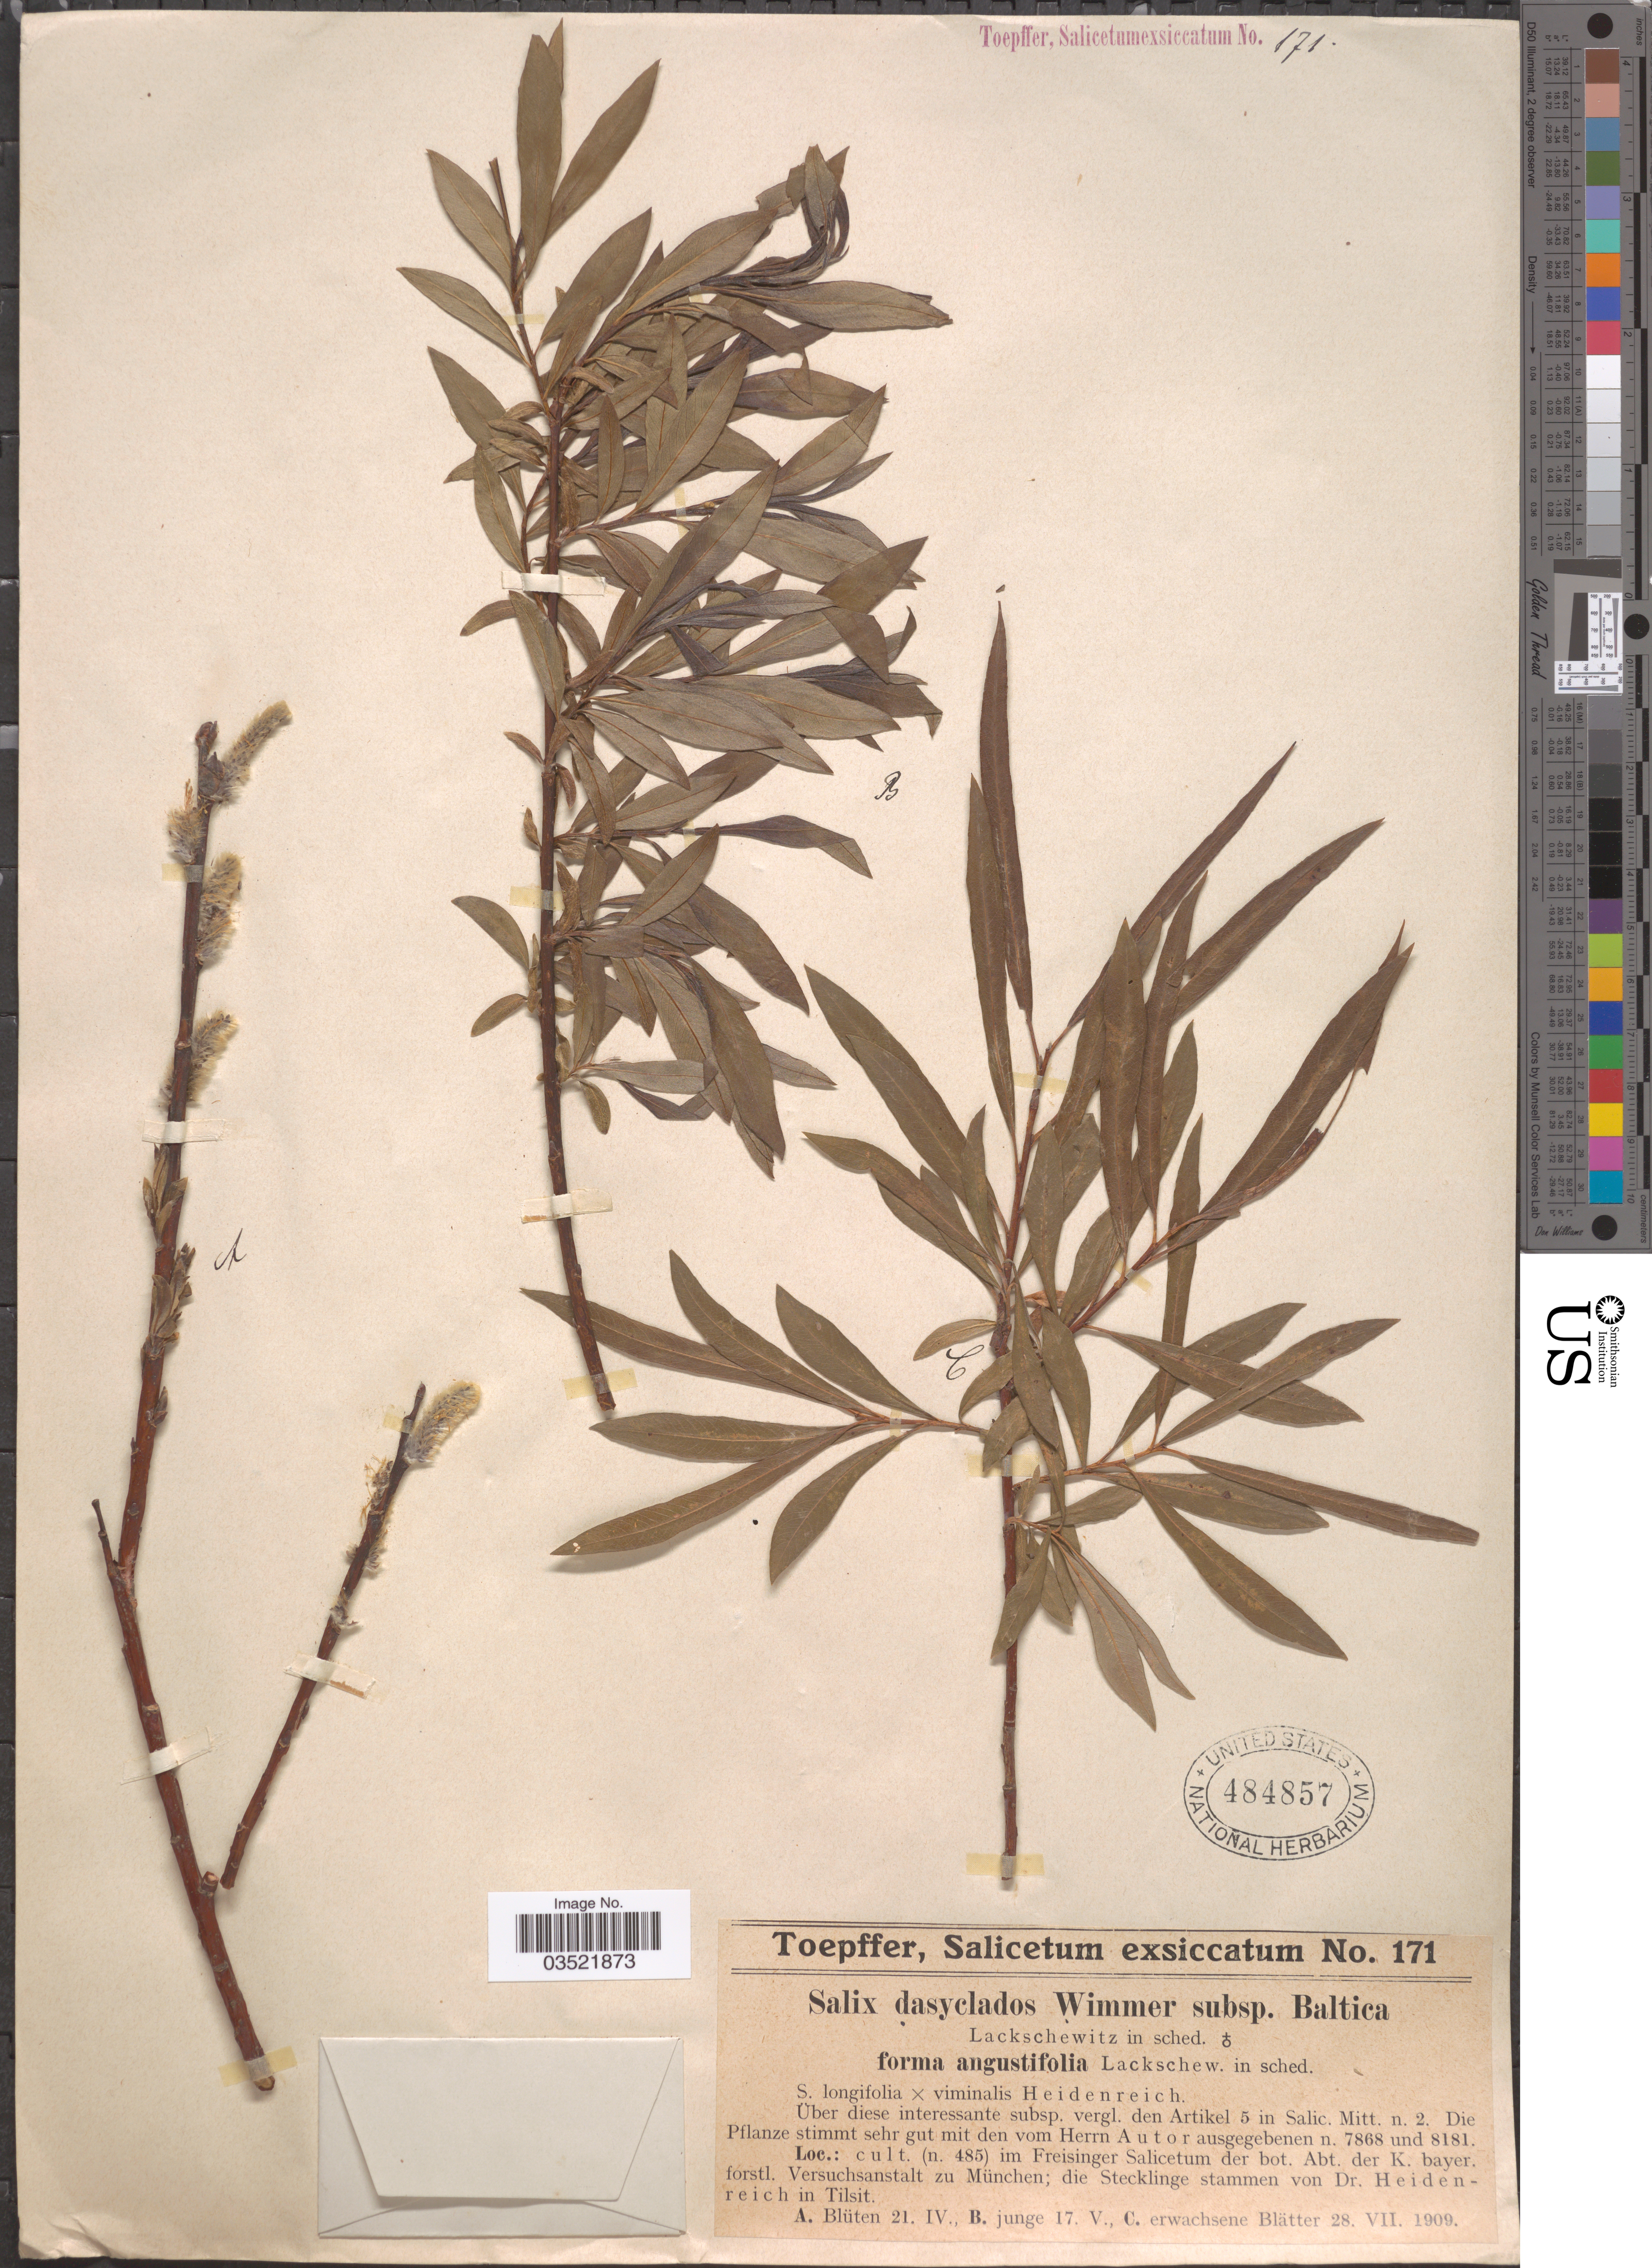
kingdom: Plantae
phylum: Tracheophyta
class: Magnoliopsida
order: Malpighiales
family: Salicaceae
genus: Salix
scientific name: Salix dasyclados subsp. baltica f. angustifolia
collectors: A. Toepffer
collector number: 171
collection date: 1909-04-21/1909-07-28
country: Germany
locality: Cult. (n. 485) im Freisinger Salicetum der bot. Abt. der K. bayer. forstl. Versuchsanstalt zu München; die Stecklinge stammen von Dr. Heidenreich in Tilsit. [unsure placement]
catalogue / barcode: US 484857